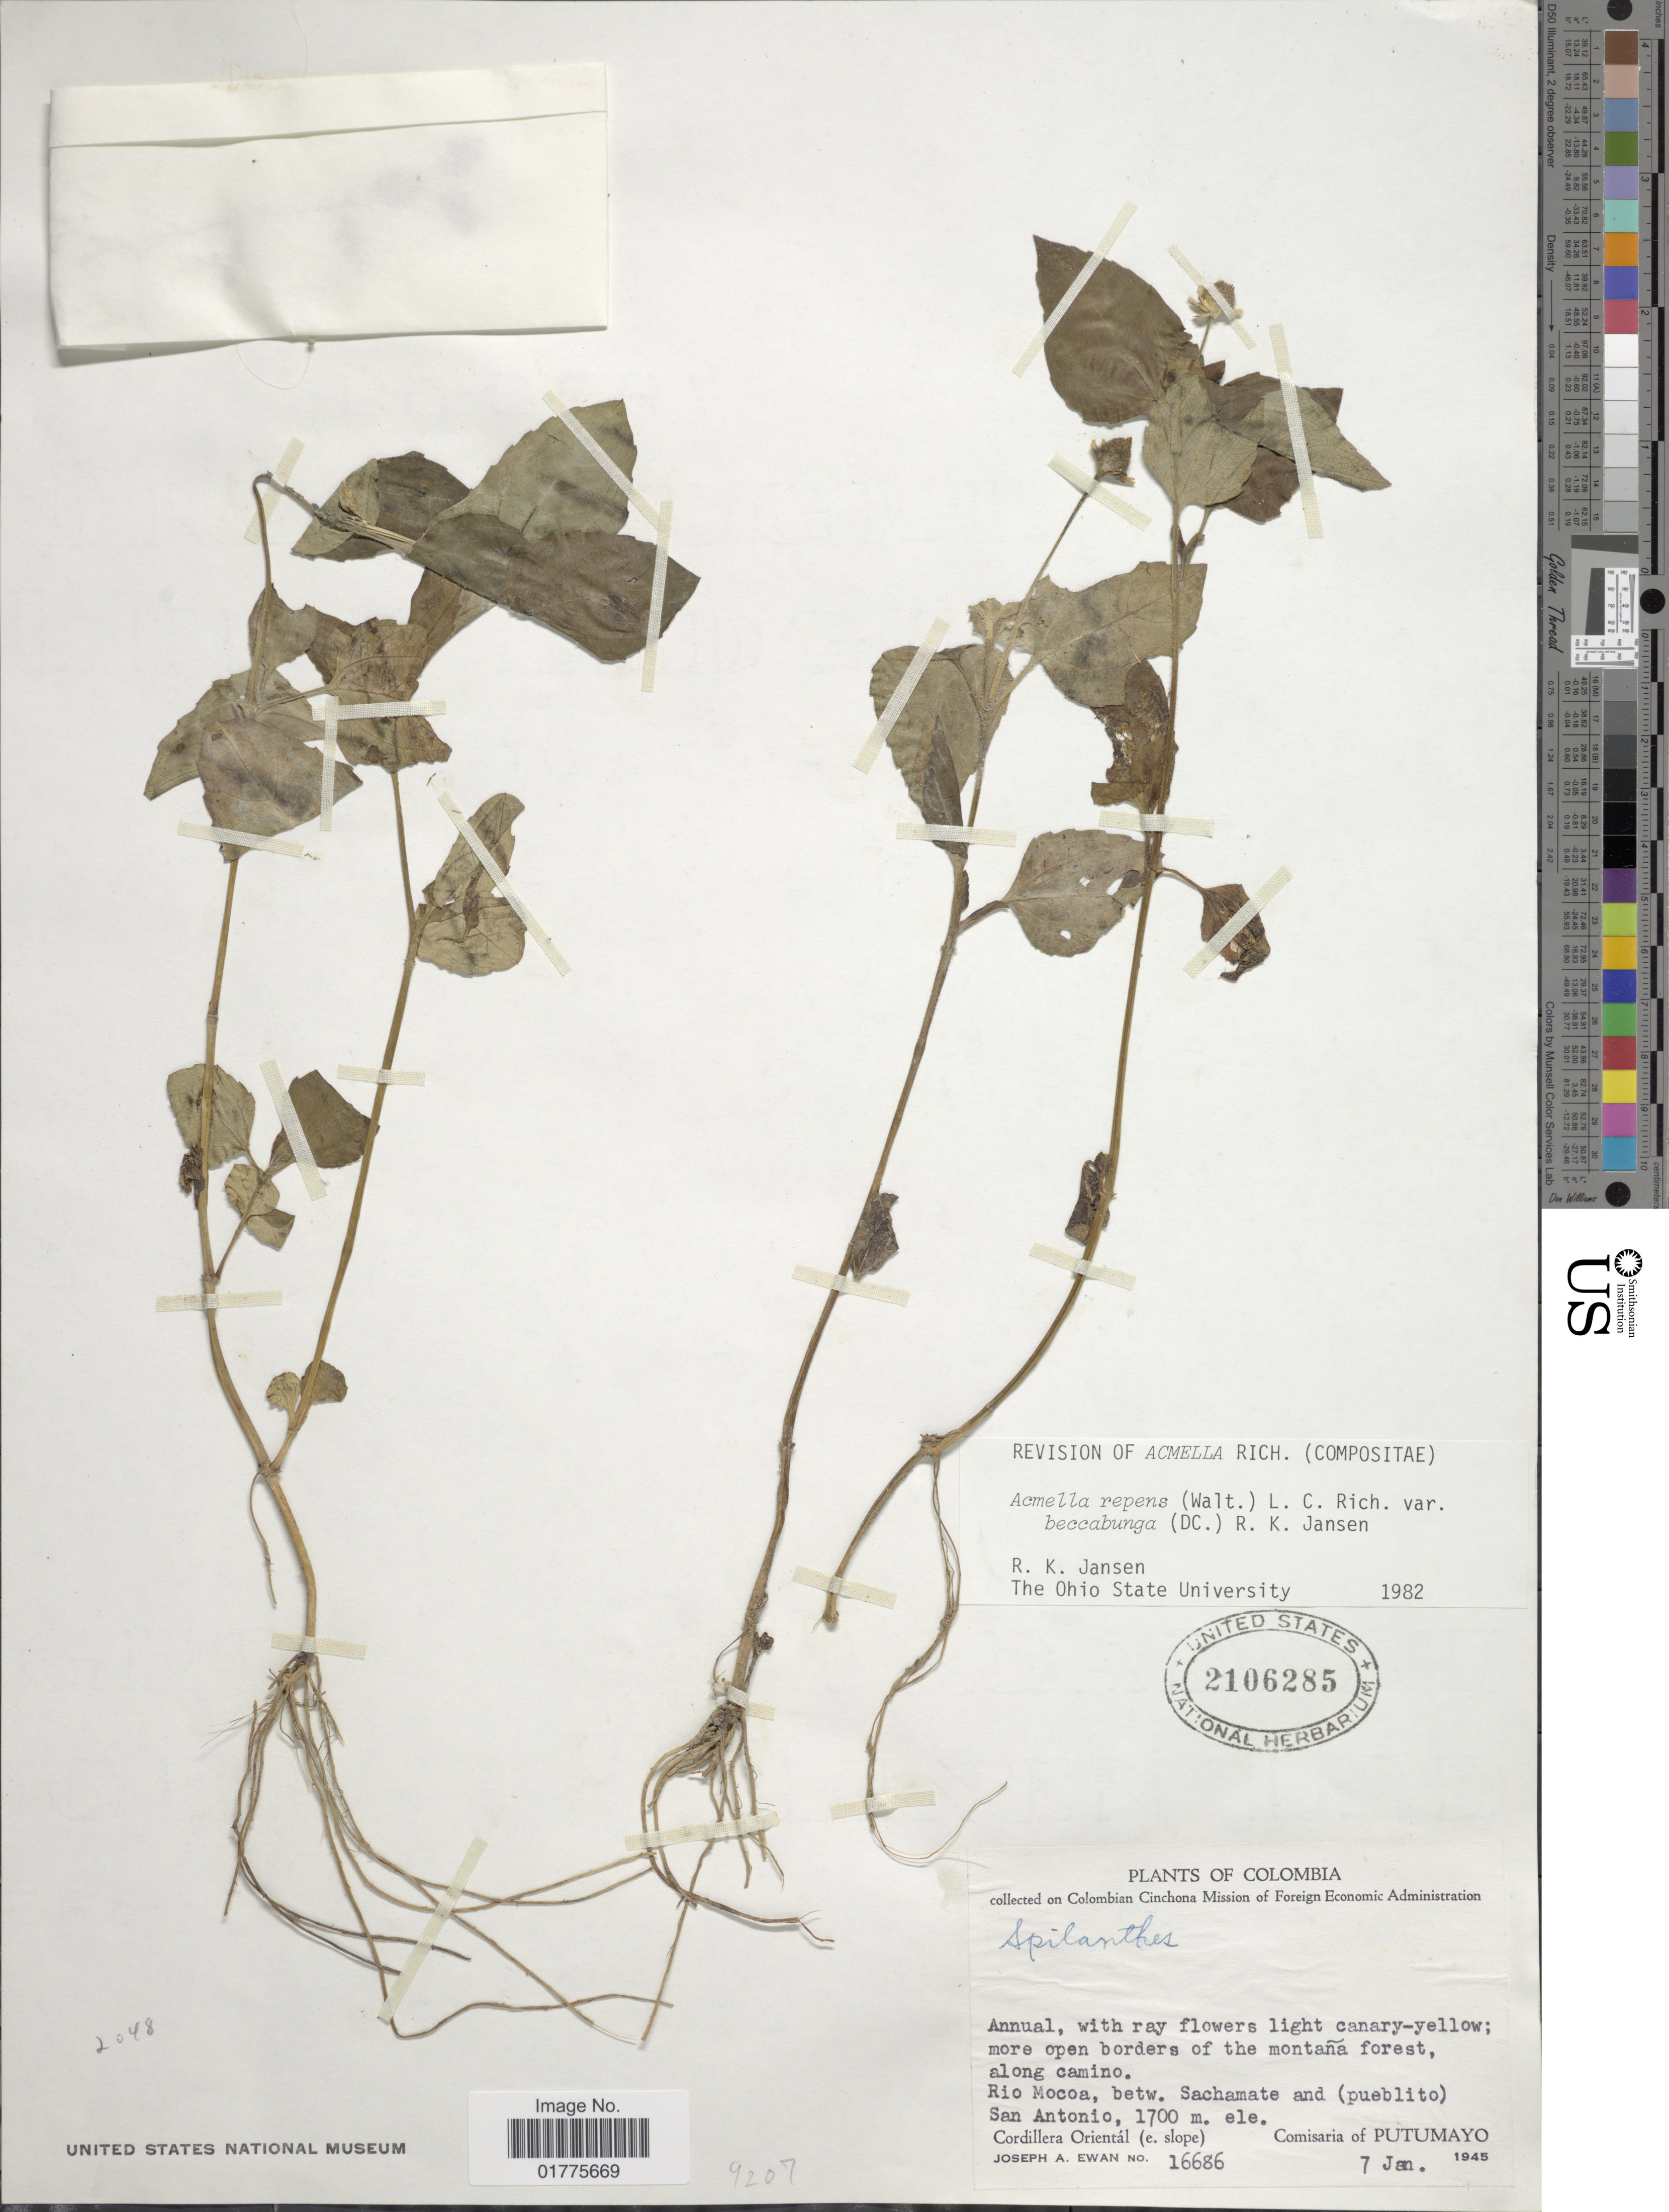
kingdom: Plantae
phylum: Tracheophyta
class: Magnoliopsida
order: Asterales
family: Asteraceae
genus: Acmella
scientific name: Acmella repens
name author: (Walter) Rich.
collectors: J. A. Ewan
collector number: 16686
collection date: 1945-01-07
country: Colombia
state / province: Putumayo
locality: More open borders of the montaña forest, along camino, Rio Mocoa, betw. Sachamate and (pueblito), San Antonio,Comisaria of Putumayo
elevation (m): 1700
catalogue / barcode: US 2106285